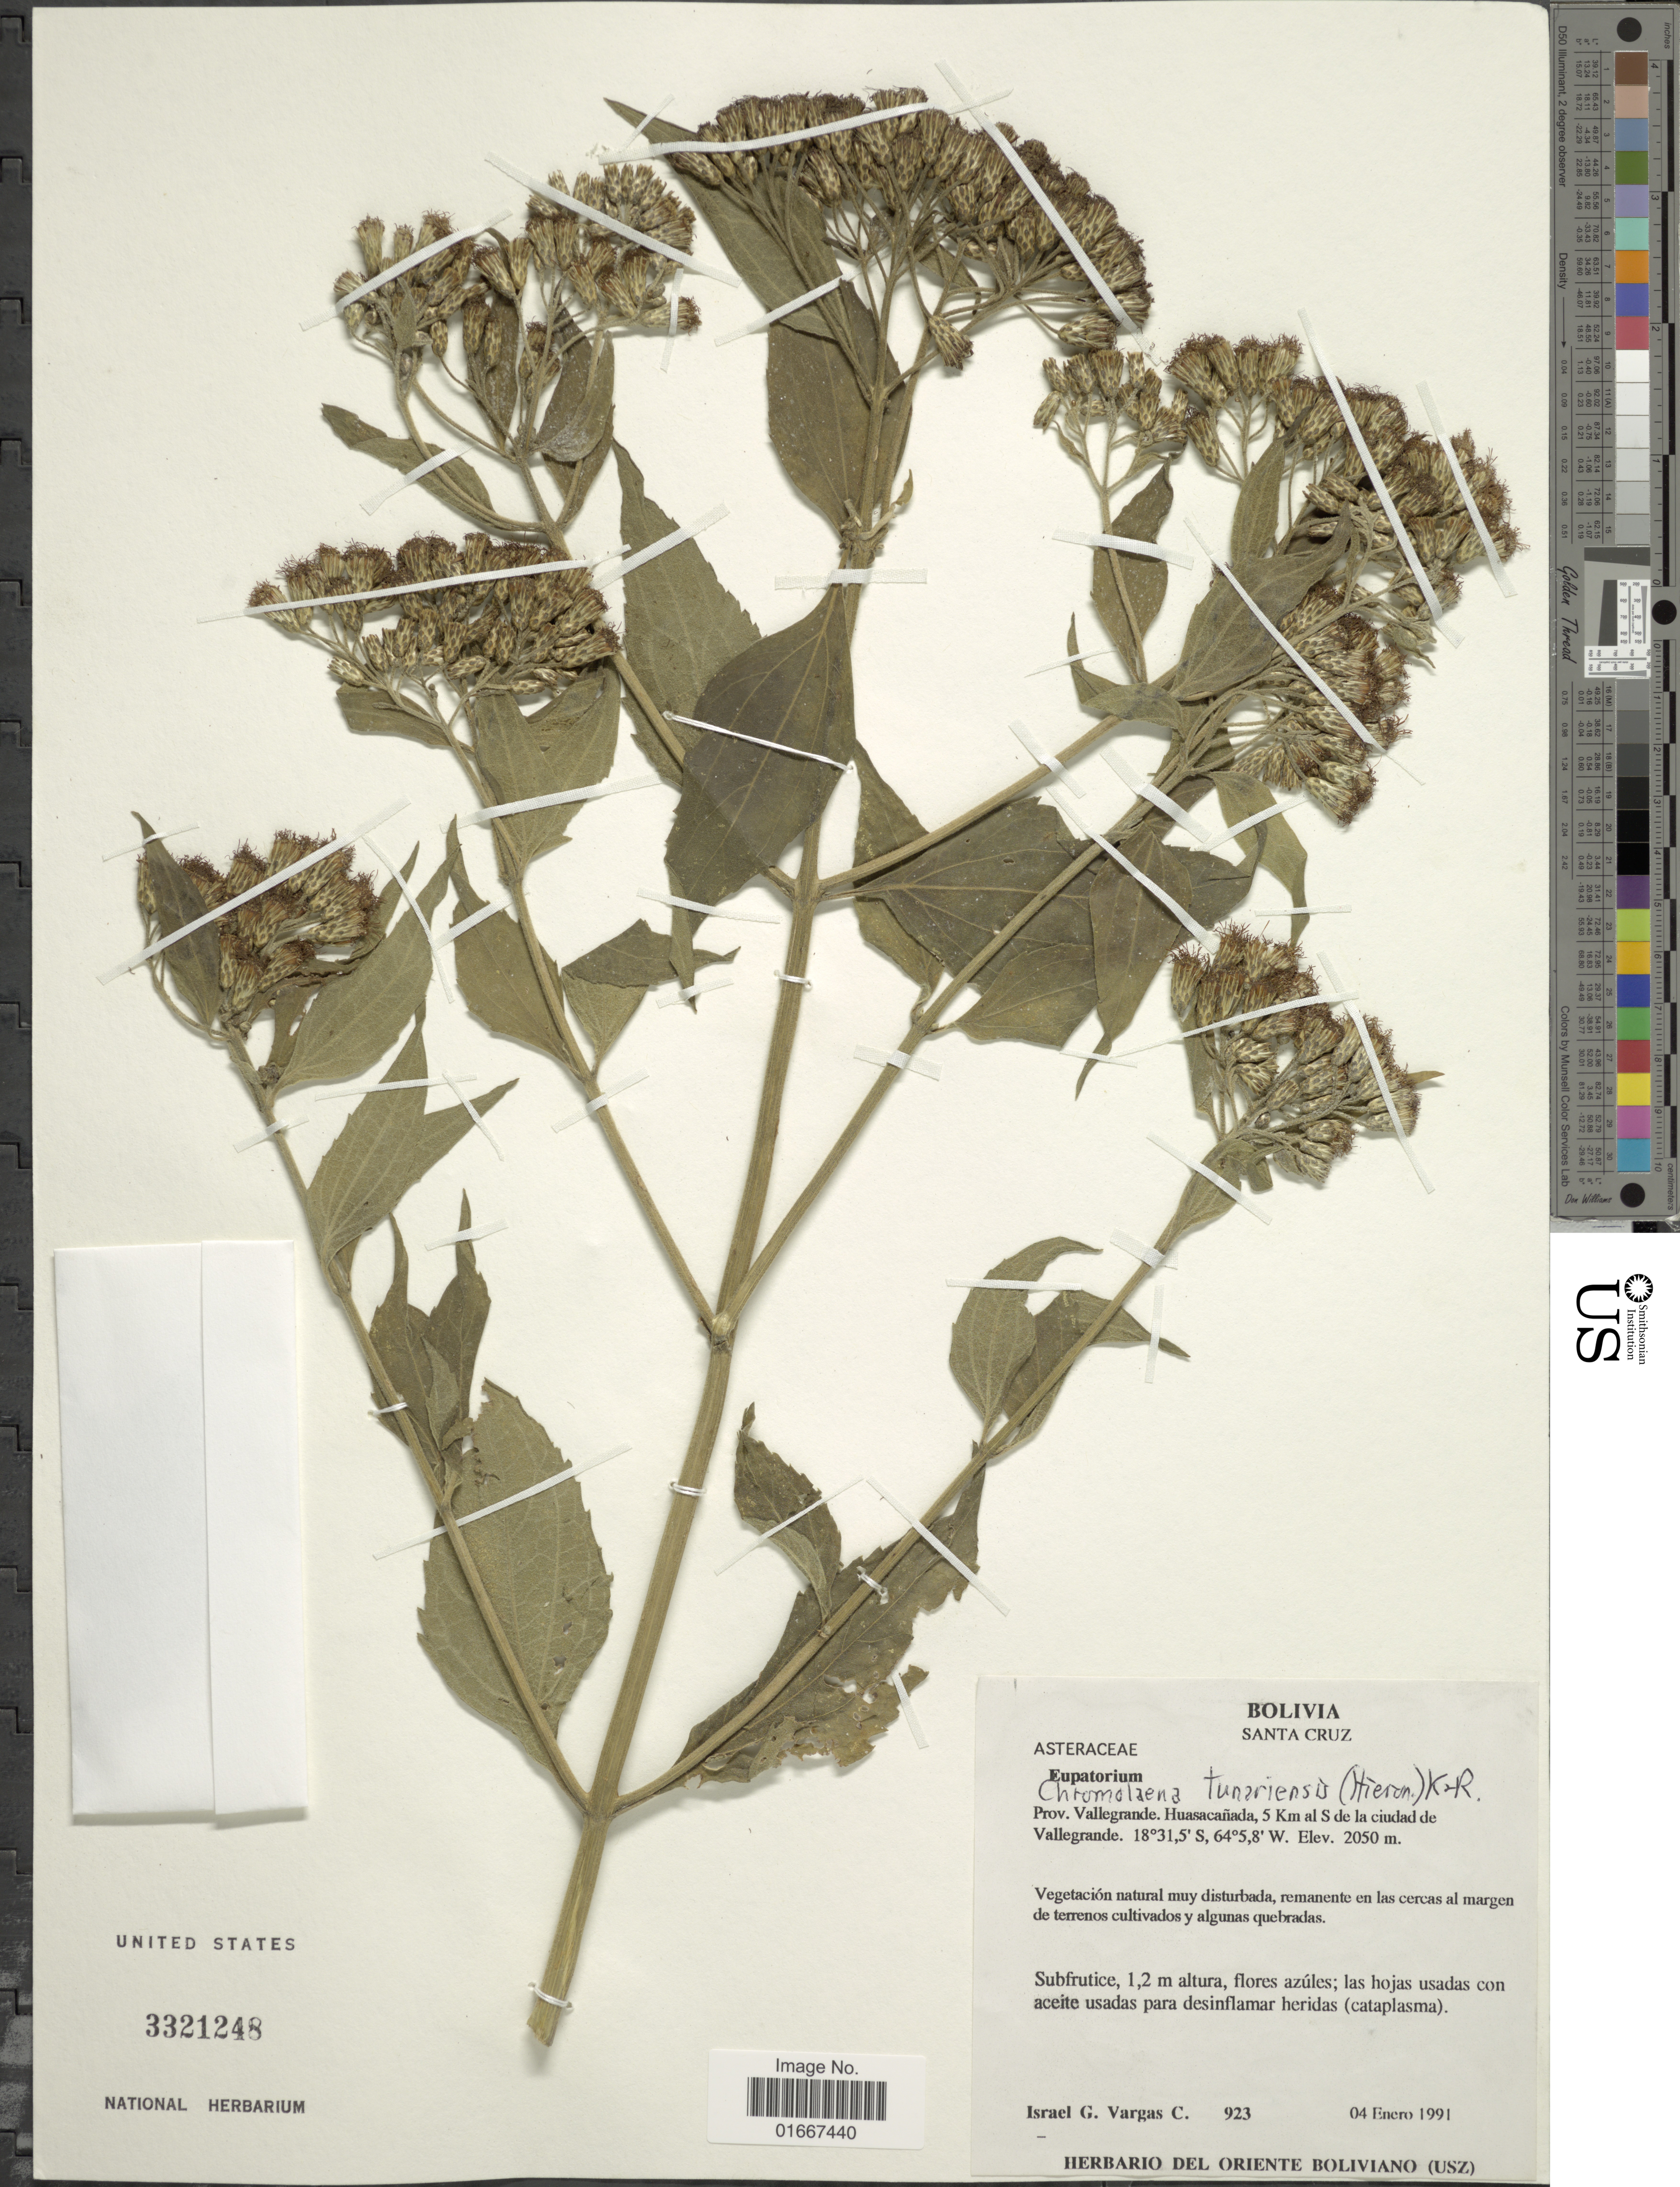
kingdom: Plantae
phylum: Tracheophyta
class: Magnoliopsida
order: Asterales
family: Asteraceae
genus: Chromolaena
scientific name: Chromolaena tunariensis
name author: (Hieron.) R.M. King & H. Rob.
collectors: I. G. Vargas C.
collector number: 923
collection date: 1991-01-04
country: Bolivia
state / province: Santa Cruz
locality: Prov. Vallegrande, Huasacanada, 5 km al S de la ciudad de Vallegrande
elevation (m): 2050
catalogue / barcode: US 3321248